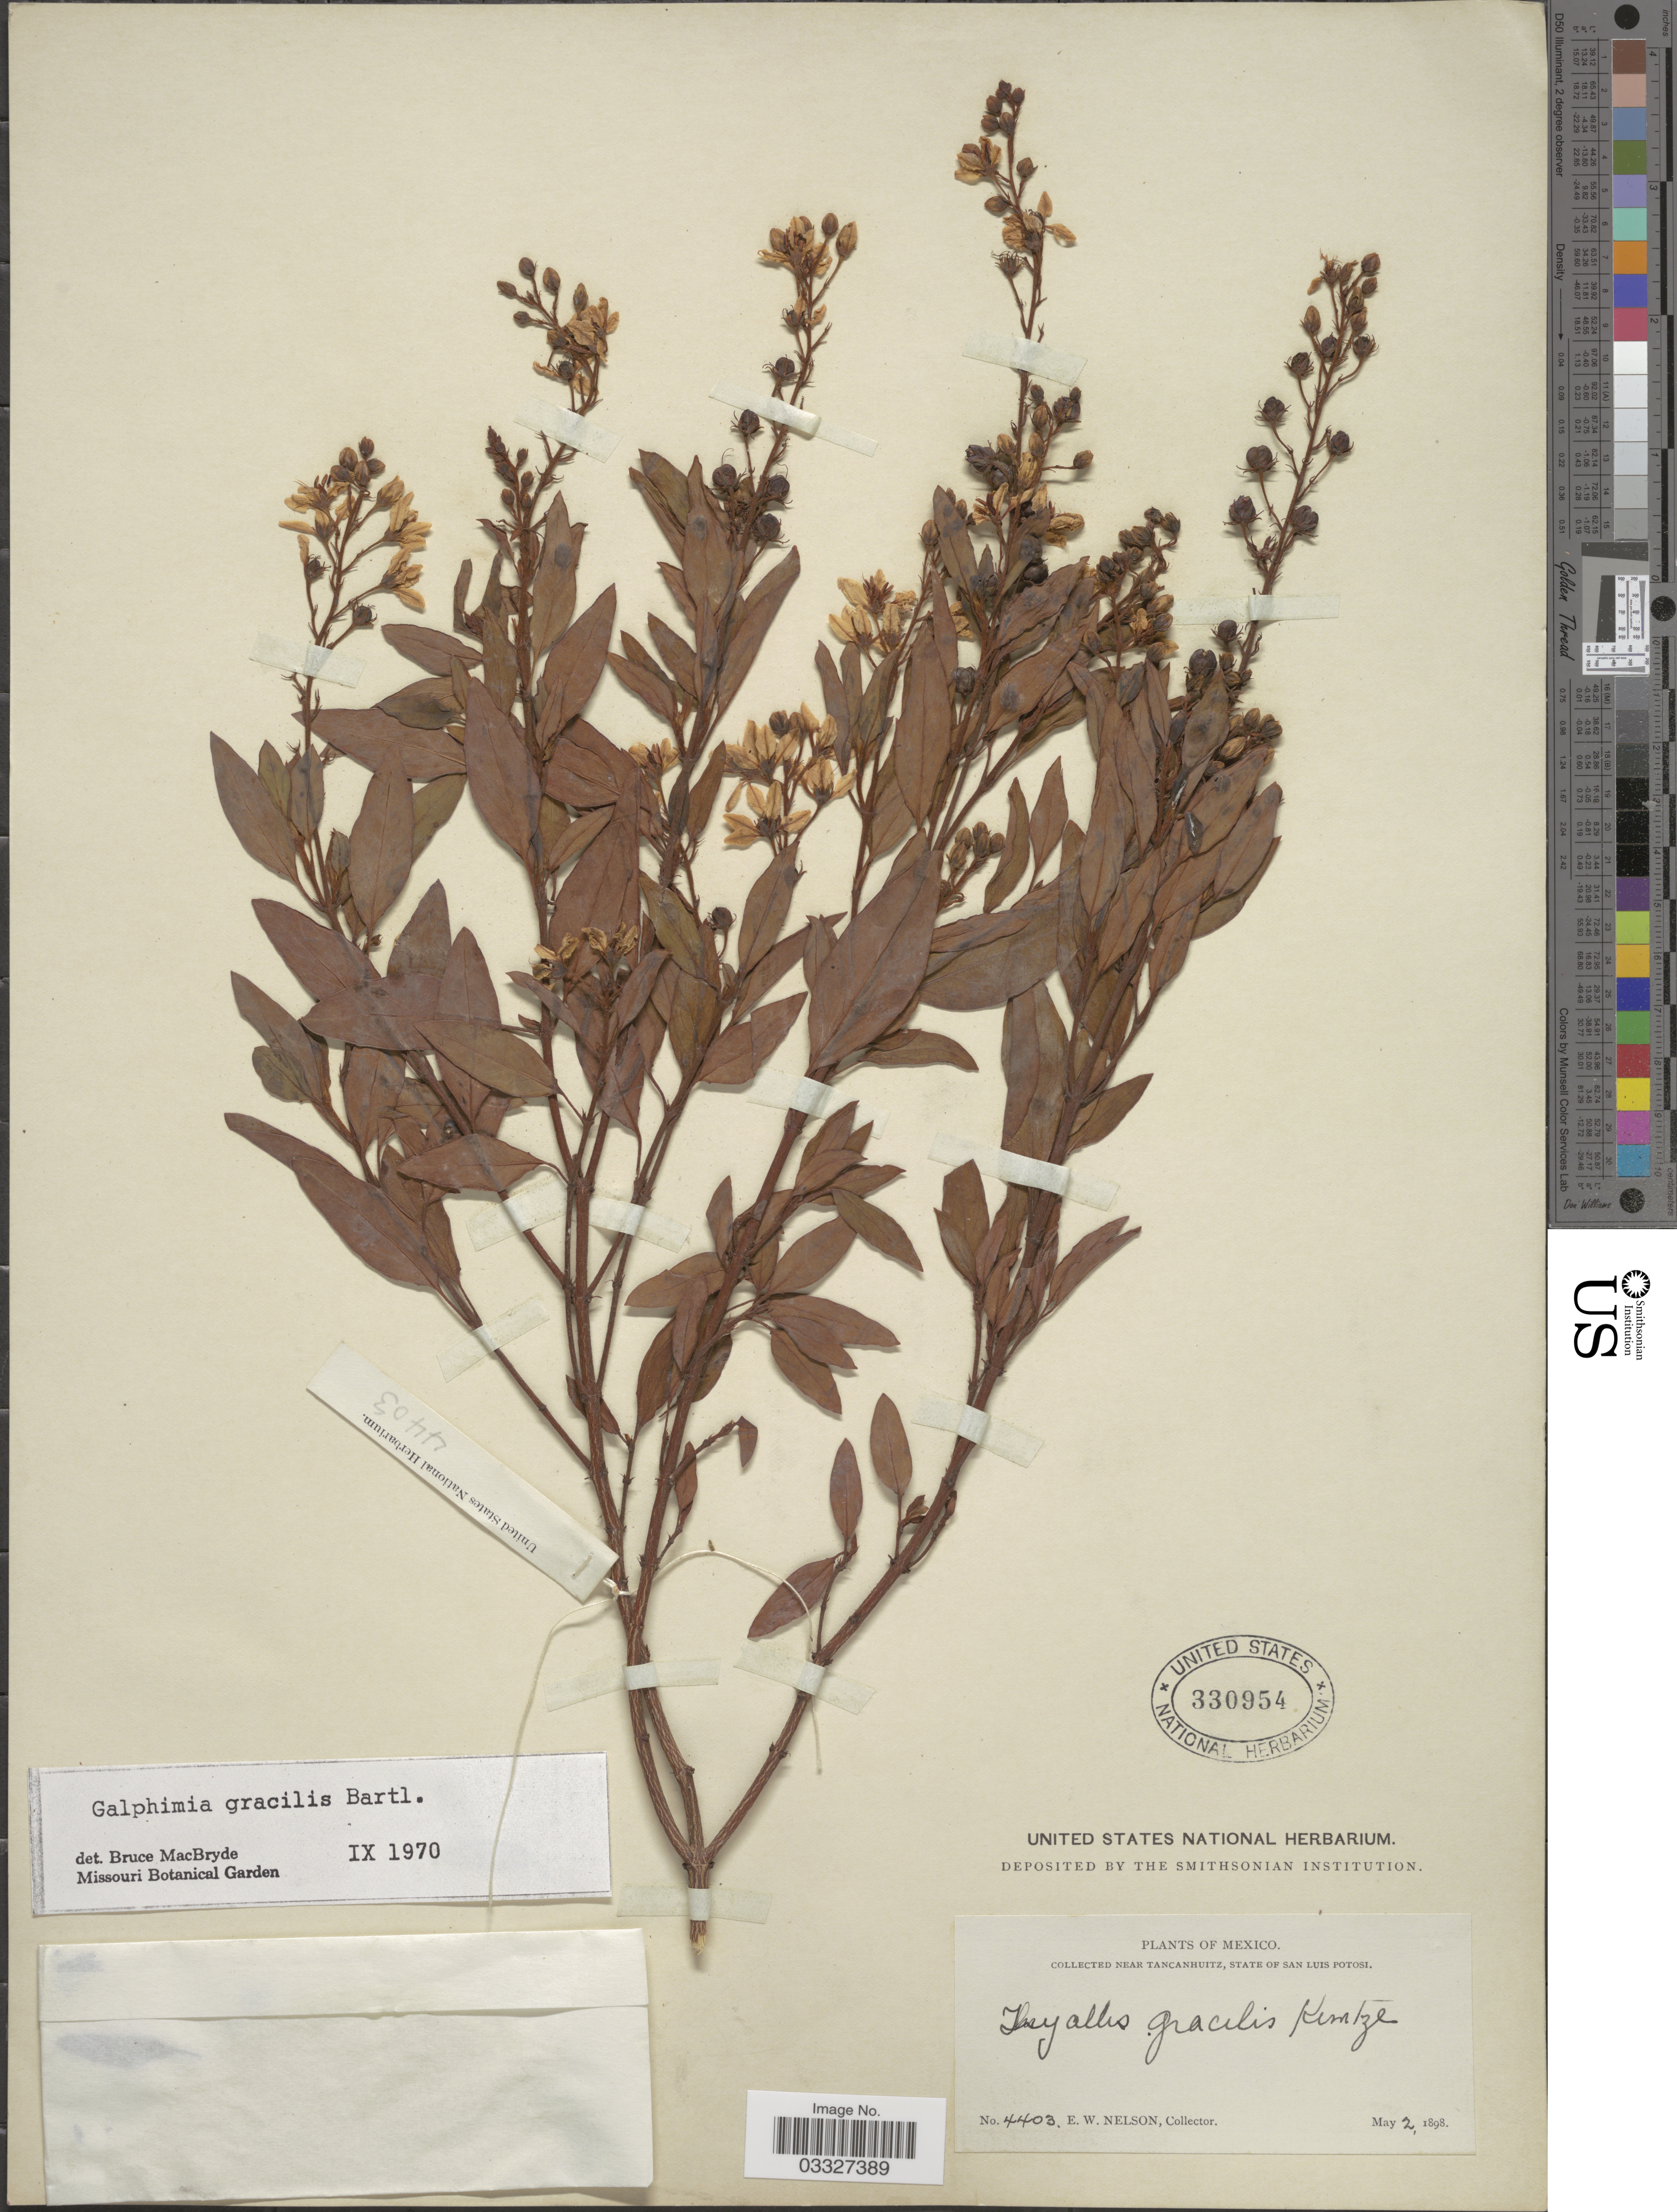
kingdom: Plantae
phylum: Tracheophyta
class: Magnoliopsida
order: Malpighiales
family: Malpighiaceae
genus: Galphimia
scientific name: Galphimia gracilis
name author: Bartl.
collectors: E. W. Nelson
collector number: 4403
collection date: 1898-05-02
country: Mexico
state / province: San Luis Potosí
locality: Near Tancanhuitz.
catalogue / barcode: US 330954